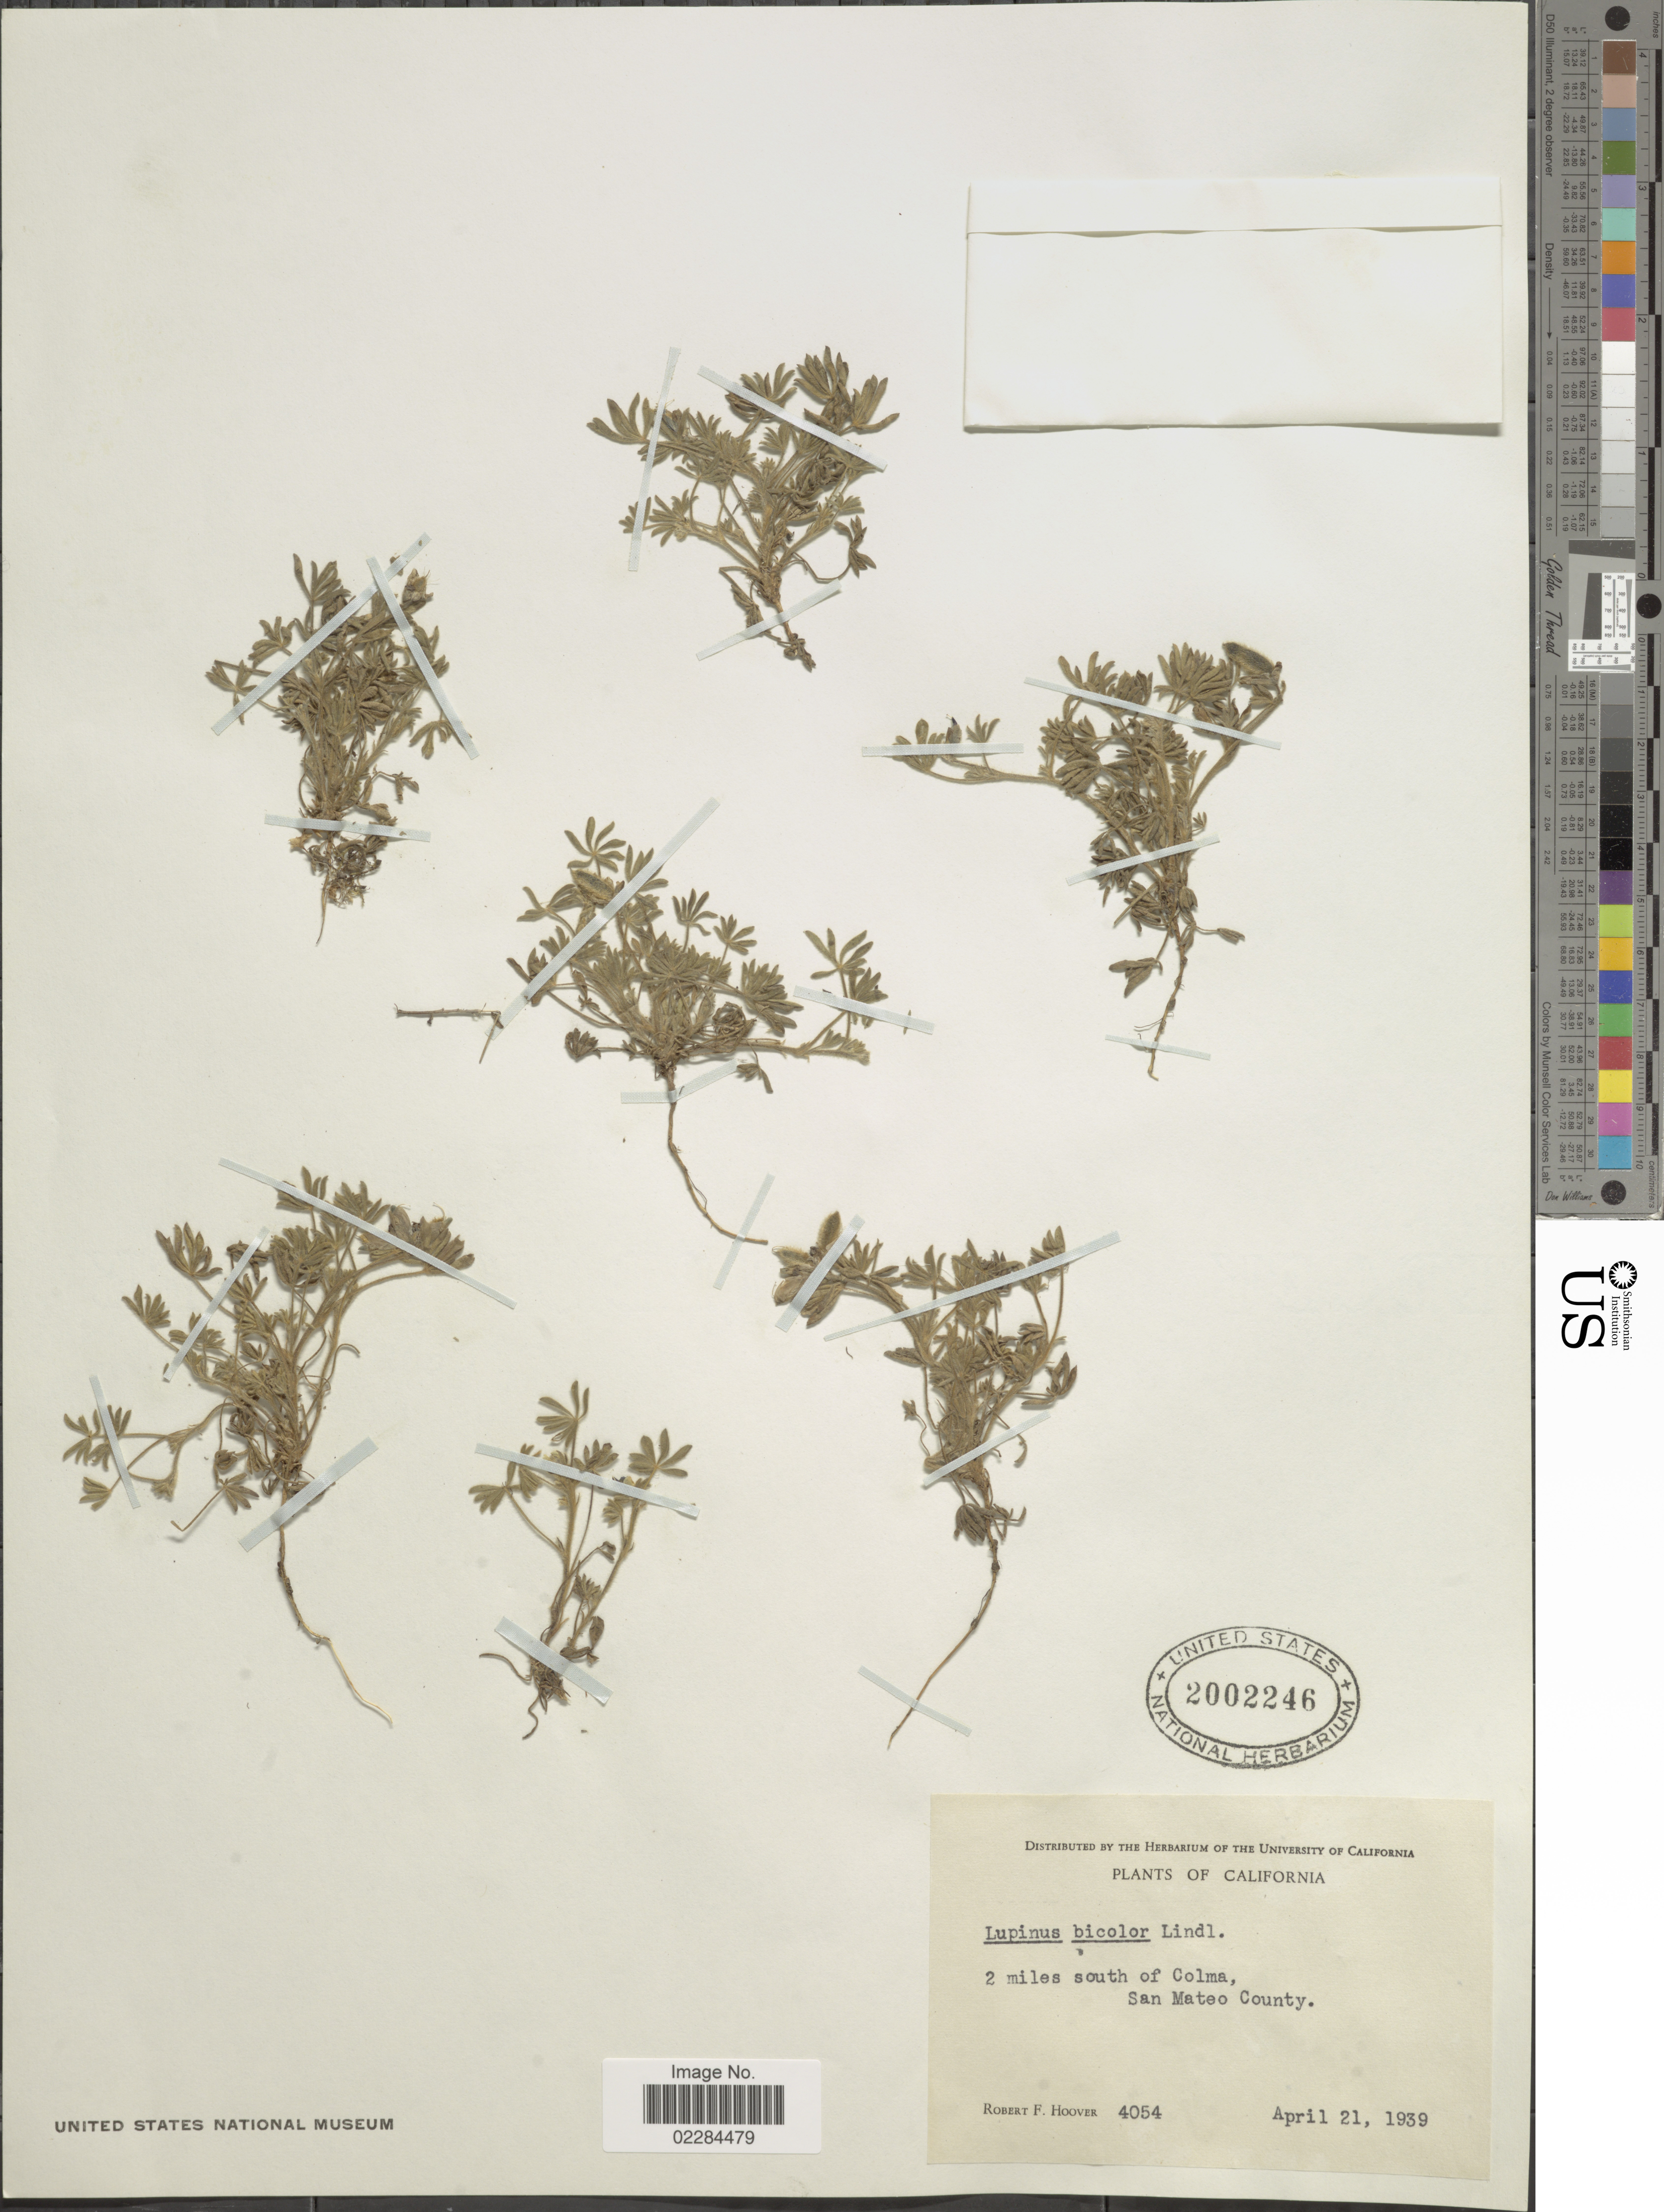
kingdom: Plantae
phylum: Tracheophyta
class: Magnoliopsida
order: Fabales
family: Fabaceae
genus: Lupinus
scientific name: Lupinus bicolor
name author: Lindl.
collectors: R. F. Hoover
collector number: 4054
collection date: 1939-04-21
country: United States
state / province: California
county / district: San Mateo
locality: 2 miles south of Colma, San Mateo County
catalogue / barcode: US 2002246